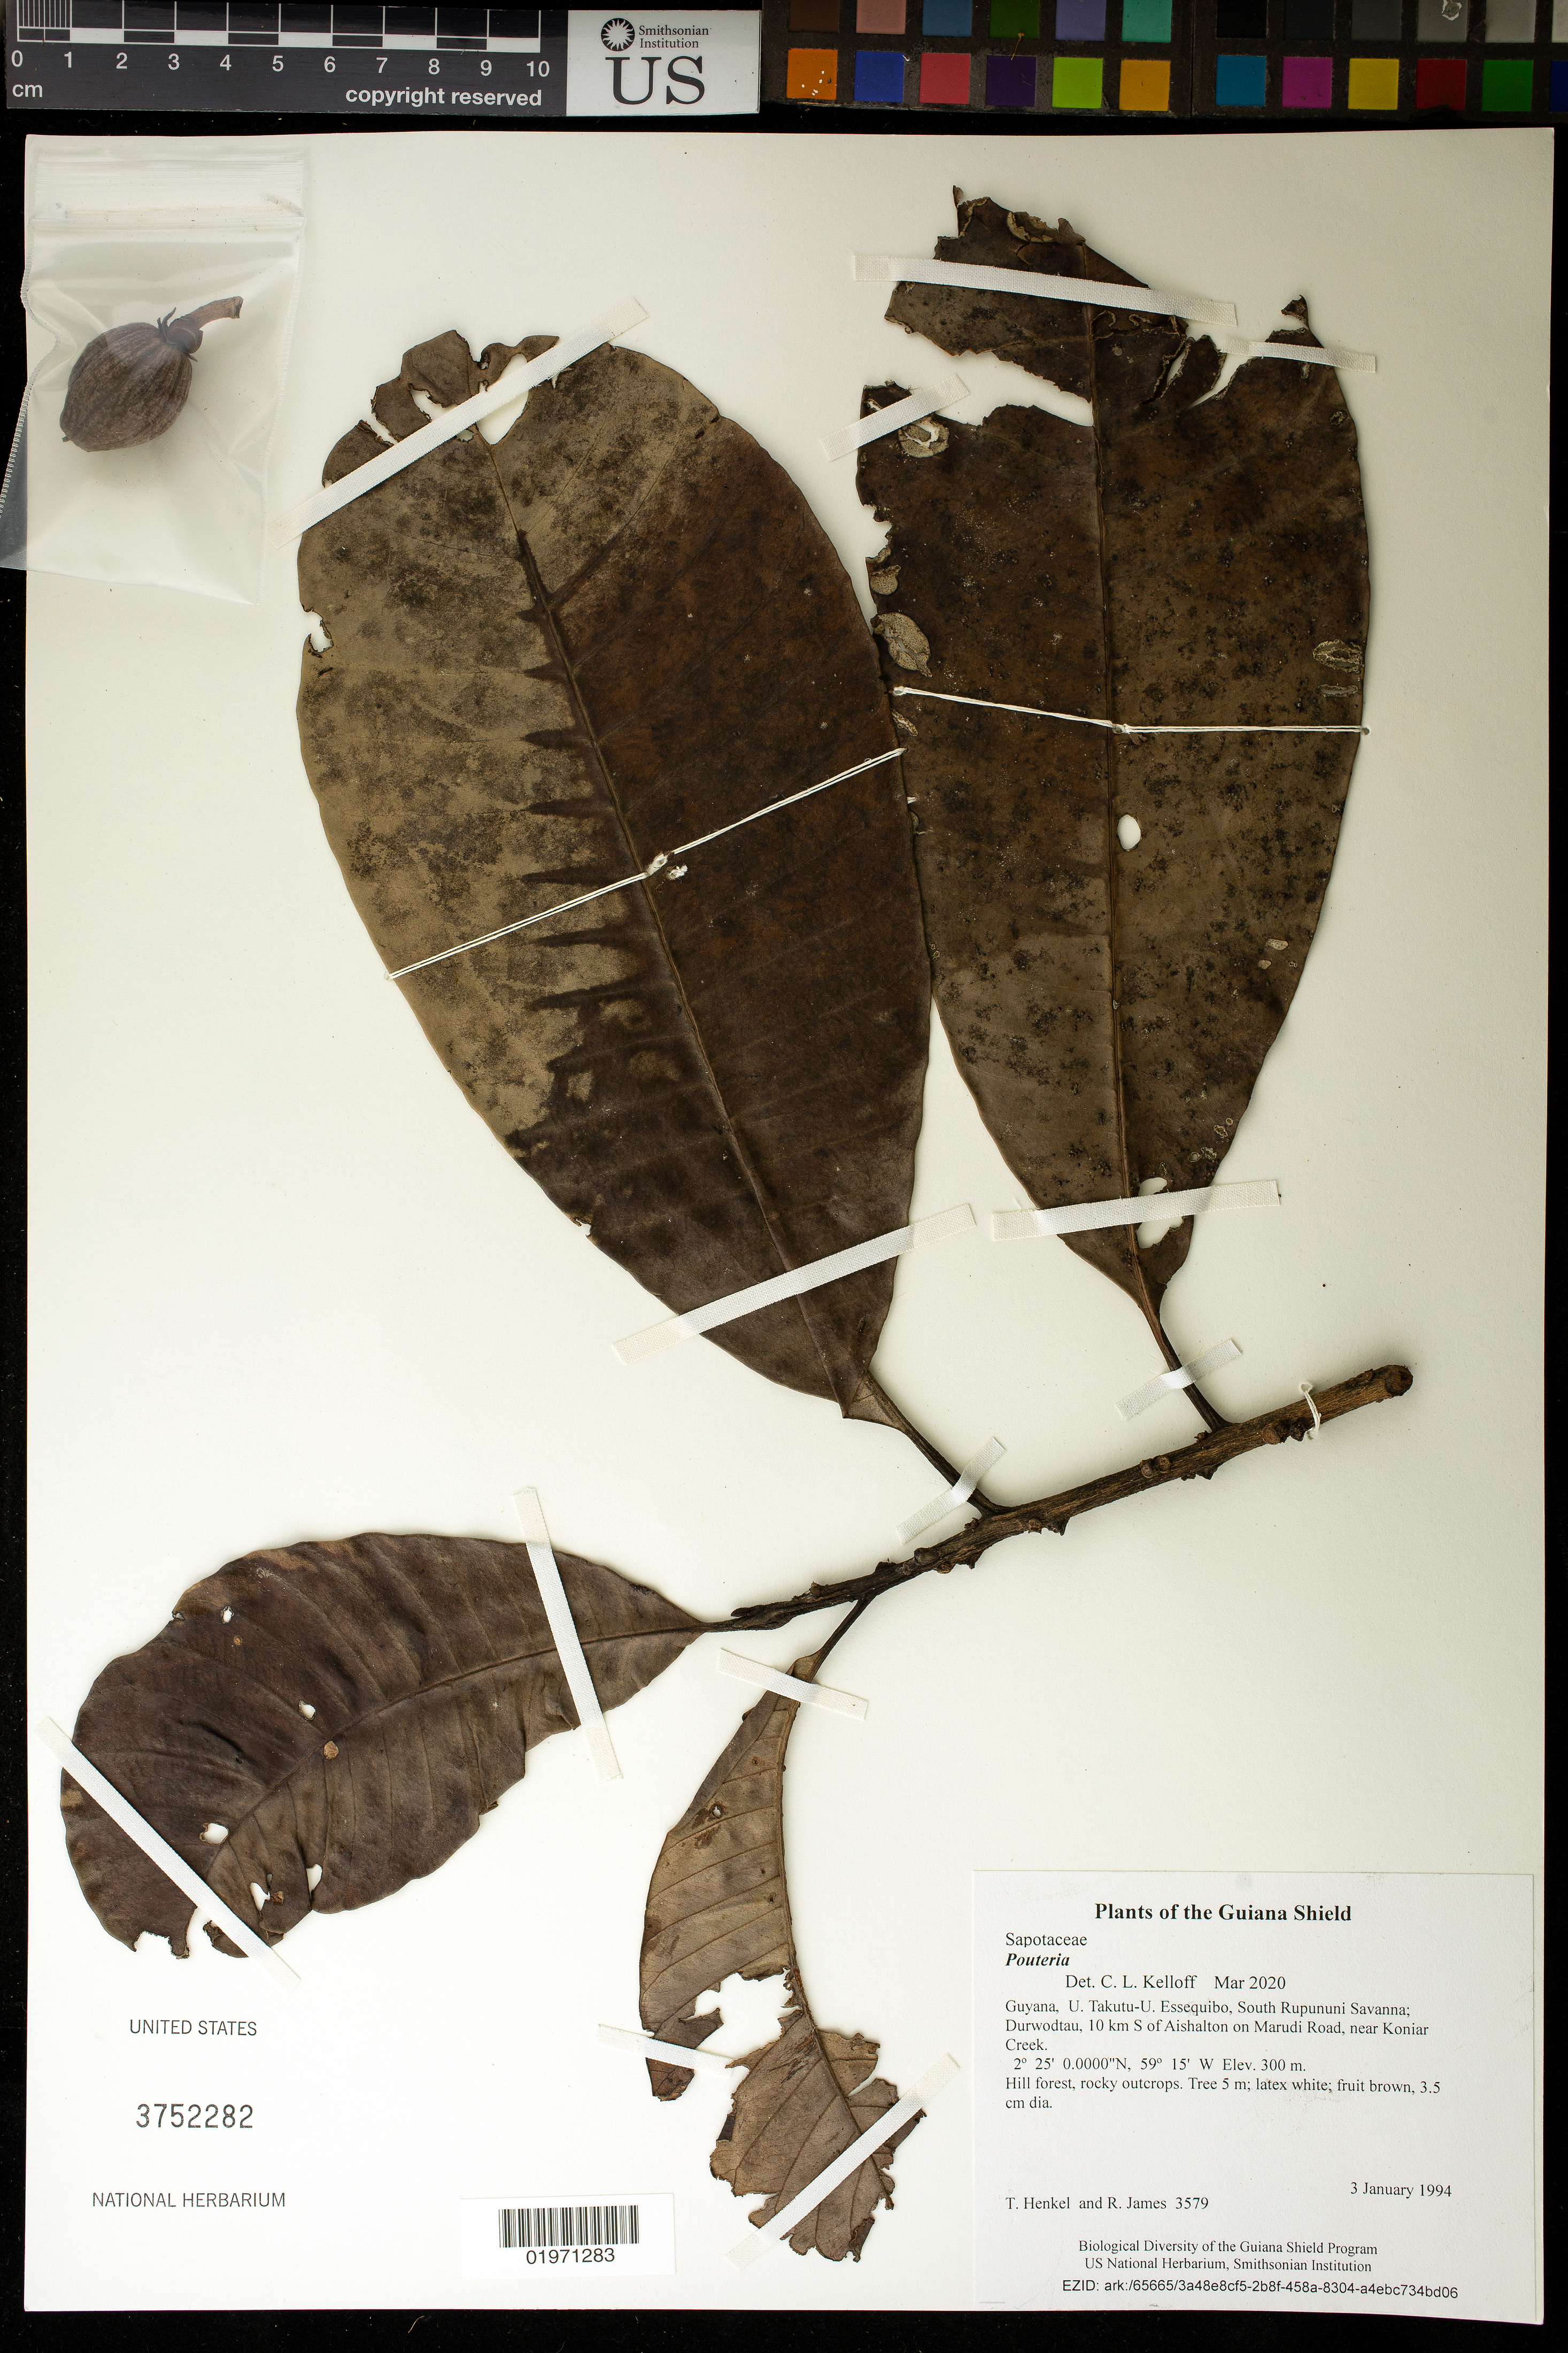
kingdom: Plantae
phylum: Tracheophyta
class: Magnoliopsida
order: Ericales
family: Sapotaceae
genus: Pouteria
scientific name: Pouteria sp.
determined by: Kelloff, C. L.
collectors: T. Henkel & R. James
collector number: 3579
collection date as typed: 3 January 1994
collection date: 1994-01-03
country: Guyana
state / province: U. Takutu-U. Essequibo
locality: South Rupununi Savanna; Durwodtau, 10 km S of Aishalton on Marudi Road, near Koniar Creek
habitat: Hill forest, rocky outcrops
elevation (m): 300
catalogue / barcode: US 3752282